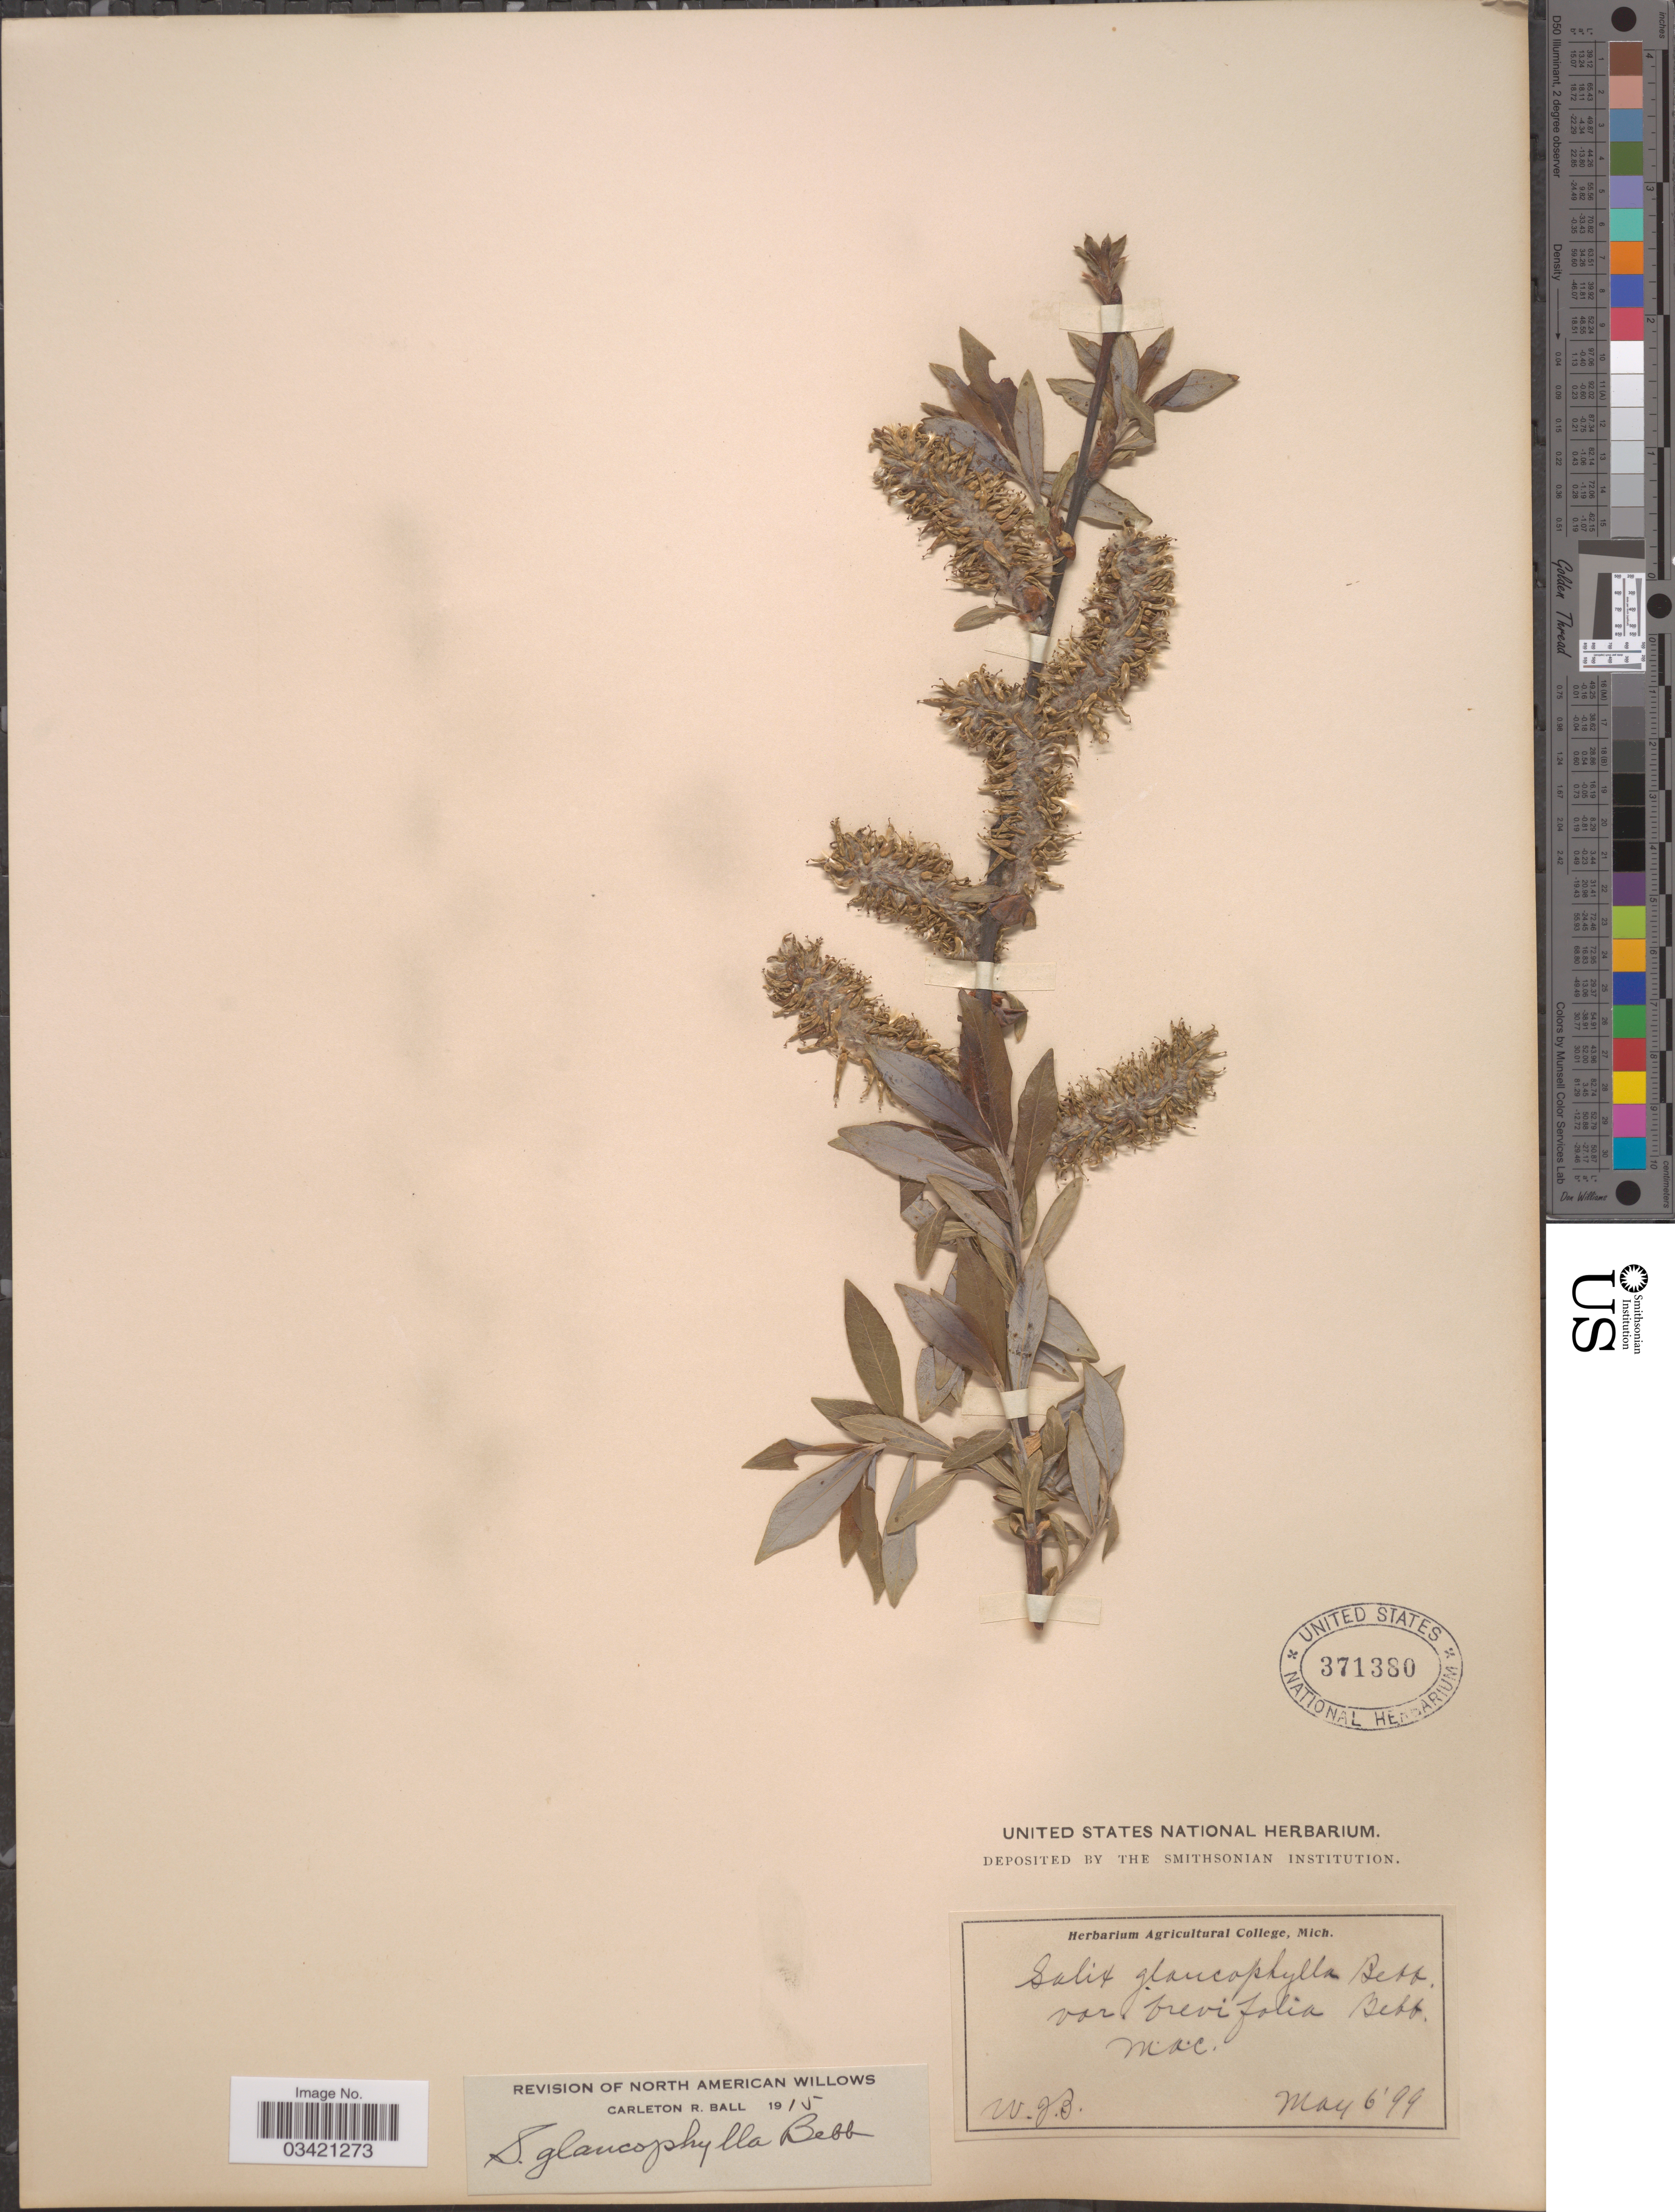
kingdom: Plantae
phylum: Tracheophyta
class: Magnoliopsida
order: Malpighiales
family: Salicaceae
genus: Salix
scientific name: Salix glaucophylla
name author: Andersson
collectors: W.J.B.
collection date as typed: Transcribed d/m/y: 6/5/99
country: United States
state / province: Michigan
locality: M.A.C.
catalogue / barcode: US 371380